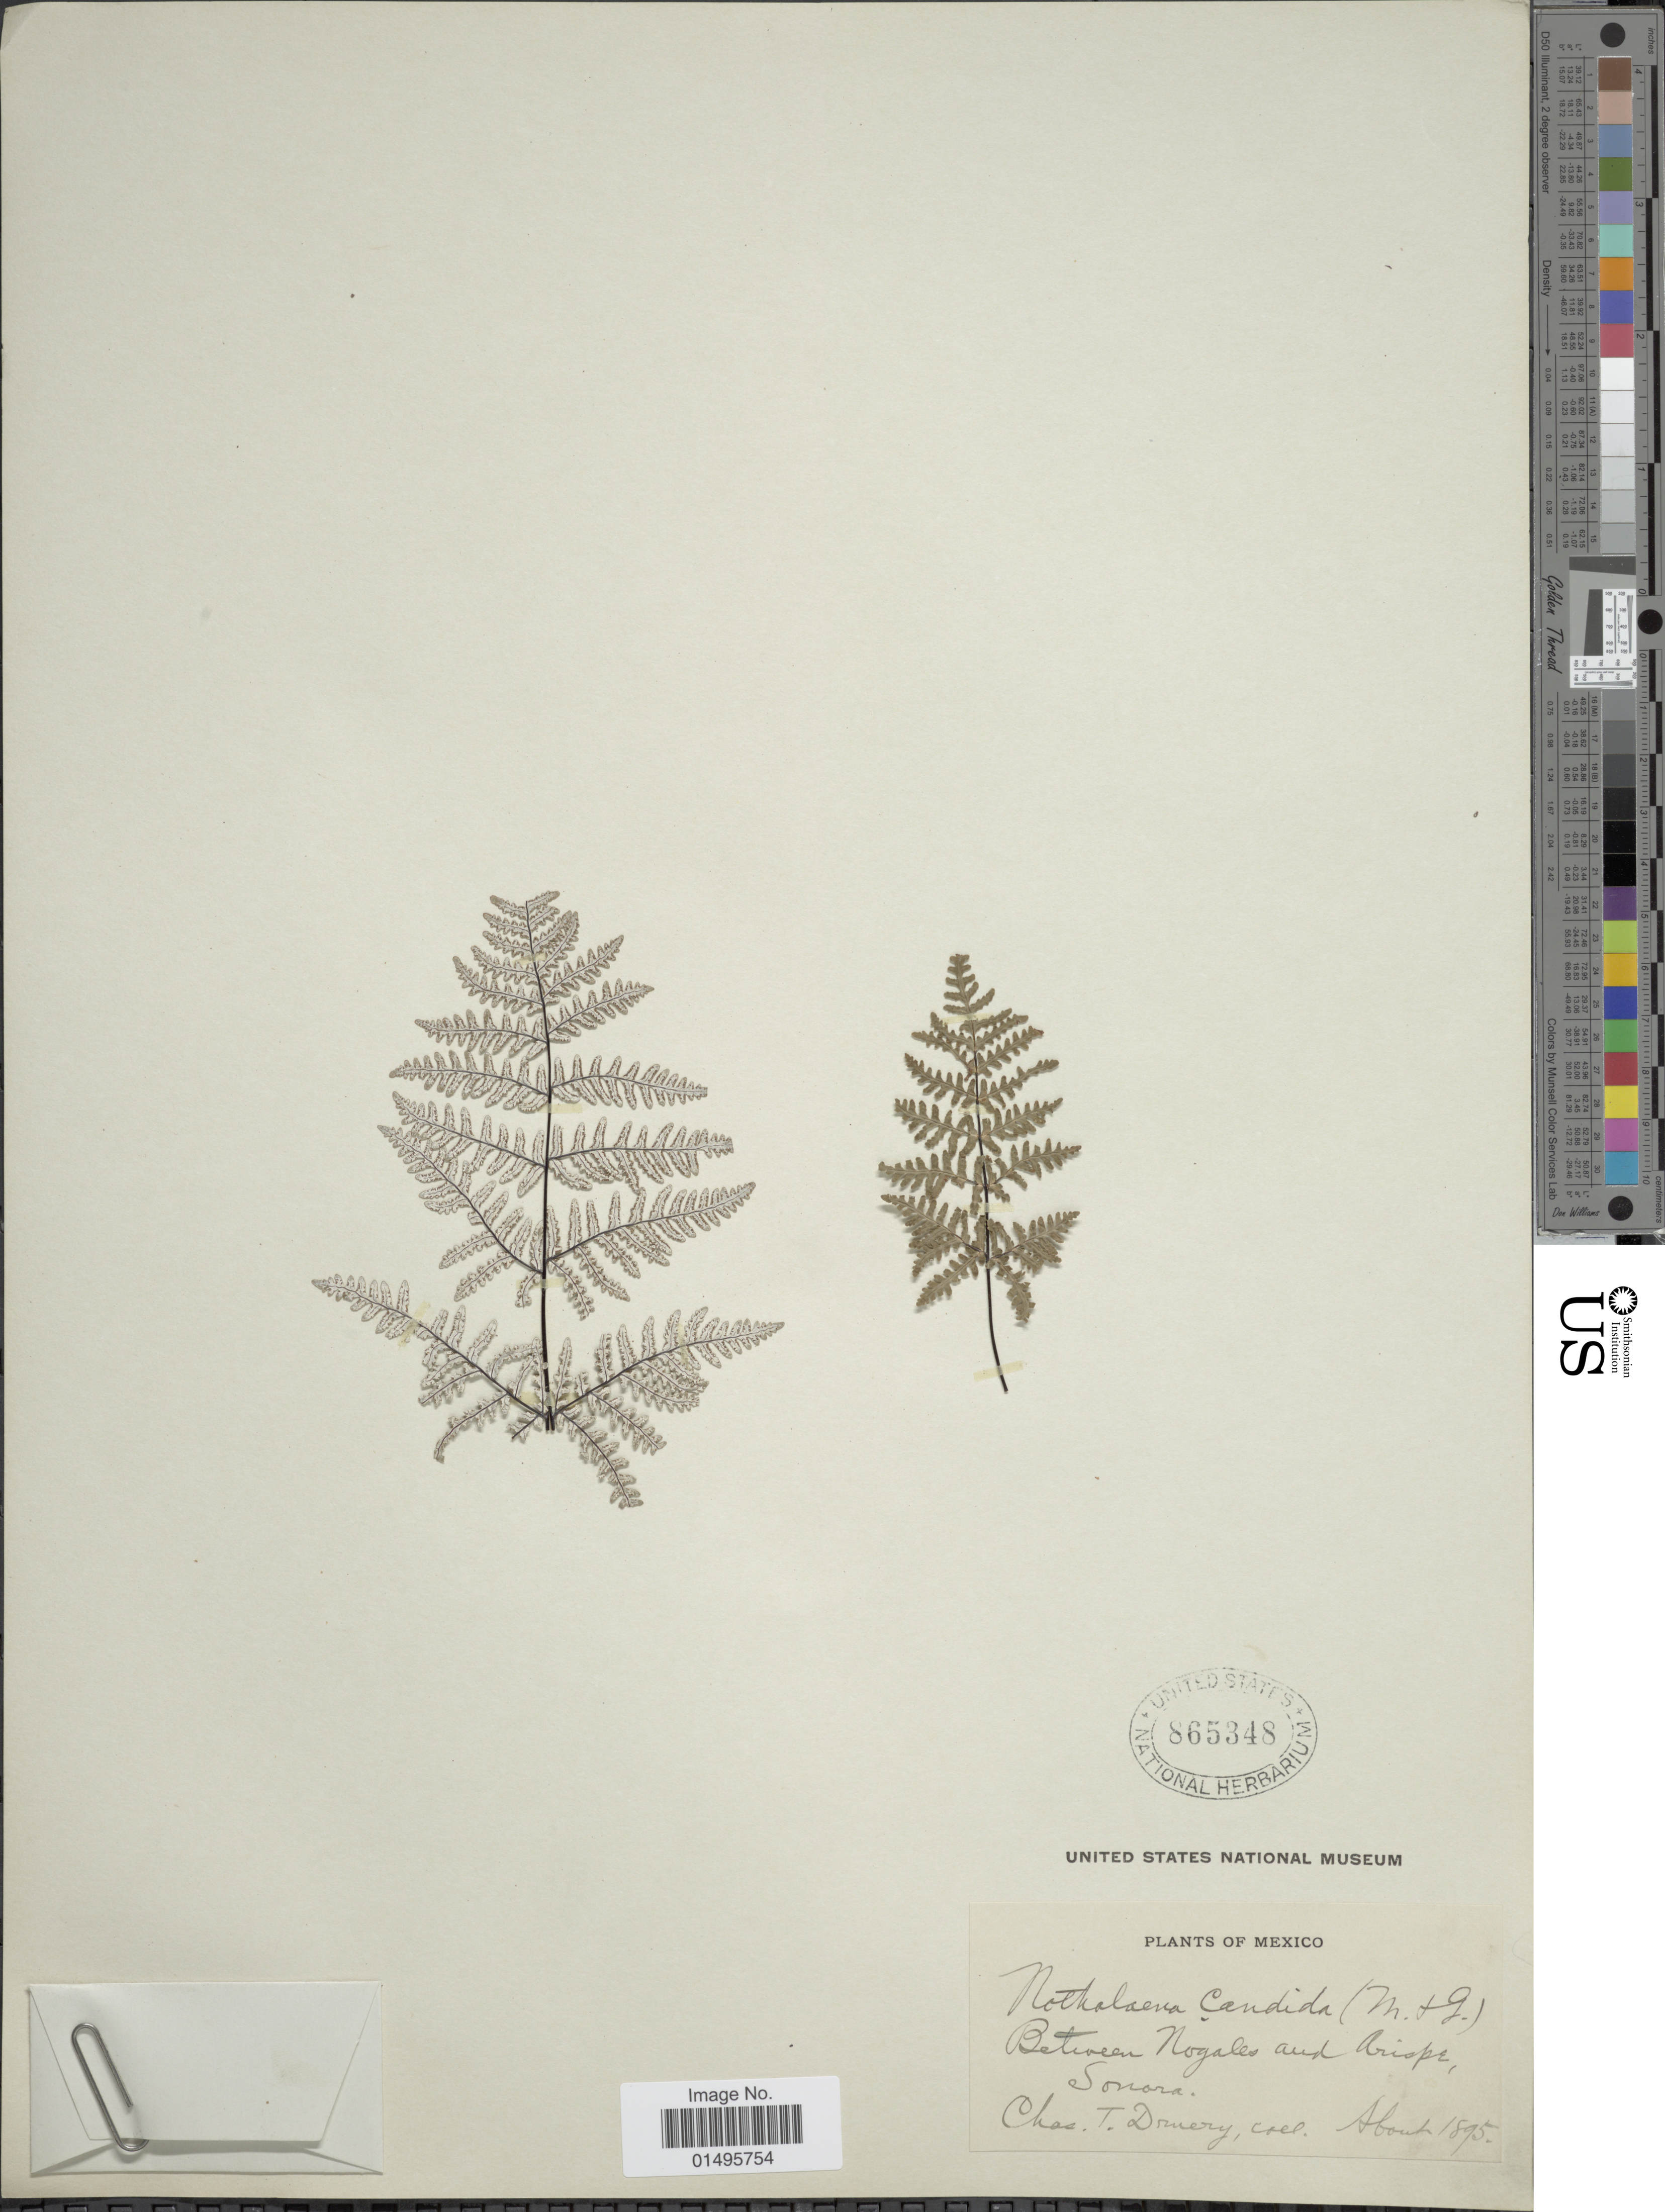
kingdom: Plantae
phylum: Tracheophyta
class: Polypodiopsida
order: Polypodiales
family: Pteridaceae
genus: Notholaena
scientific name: Notholaena candida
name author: (M. Martens) Hook.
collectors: C. Druery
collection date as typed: About 1895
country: Mexico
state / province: Sonora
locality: Between Nogales and Arispe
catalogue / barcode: US 865348